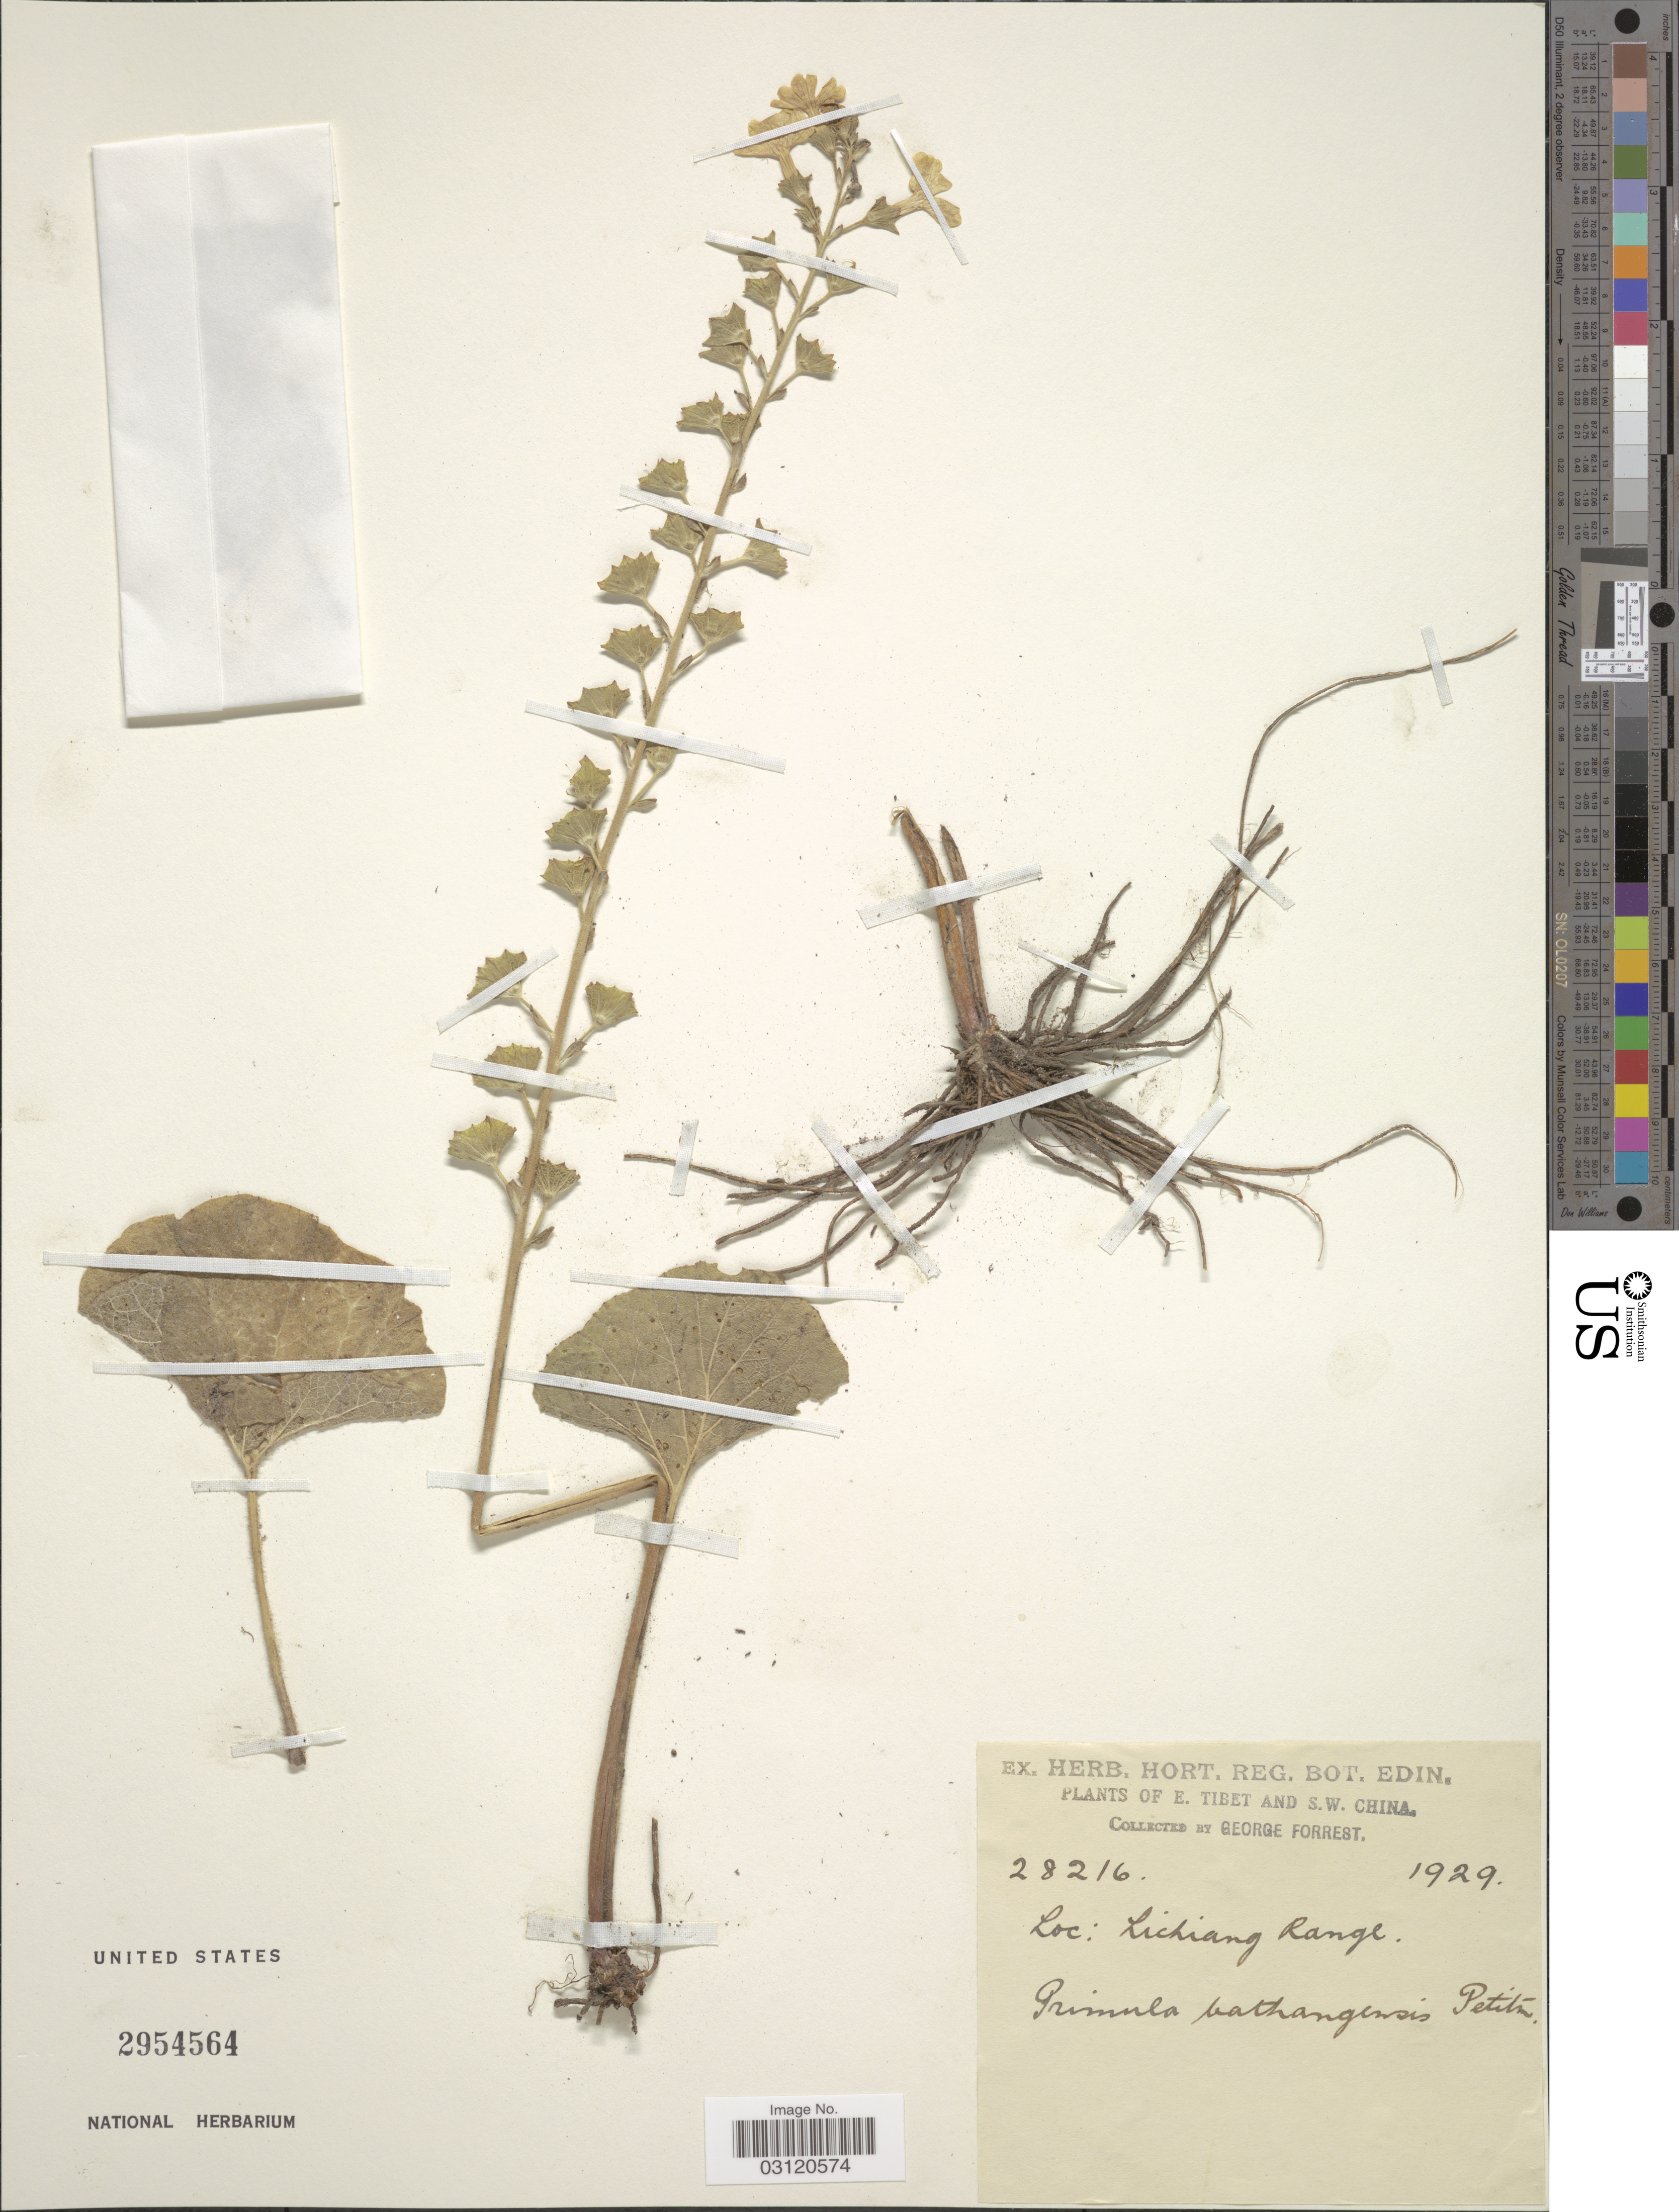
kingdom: Plantae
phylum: Tracheophyta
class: Magnoliopsida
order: Ericales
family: Primulaceae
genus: Primula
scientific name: Primula bathangensis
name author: Petitm.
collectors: G. Forrest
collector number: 28216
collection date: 1929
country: China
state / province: Xizang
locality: E. Tibet and S.W. China, Lichiang Range.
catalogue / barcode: US 2954564